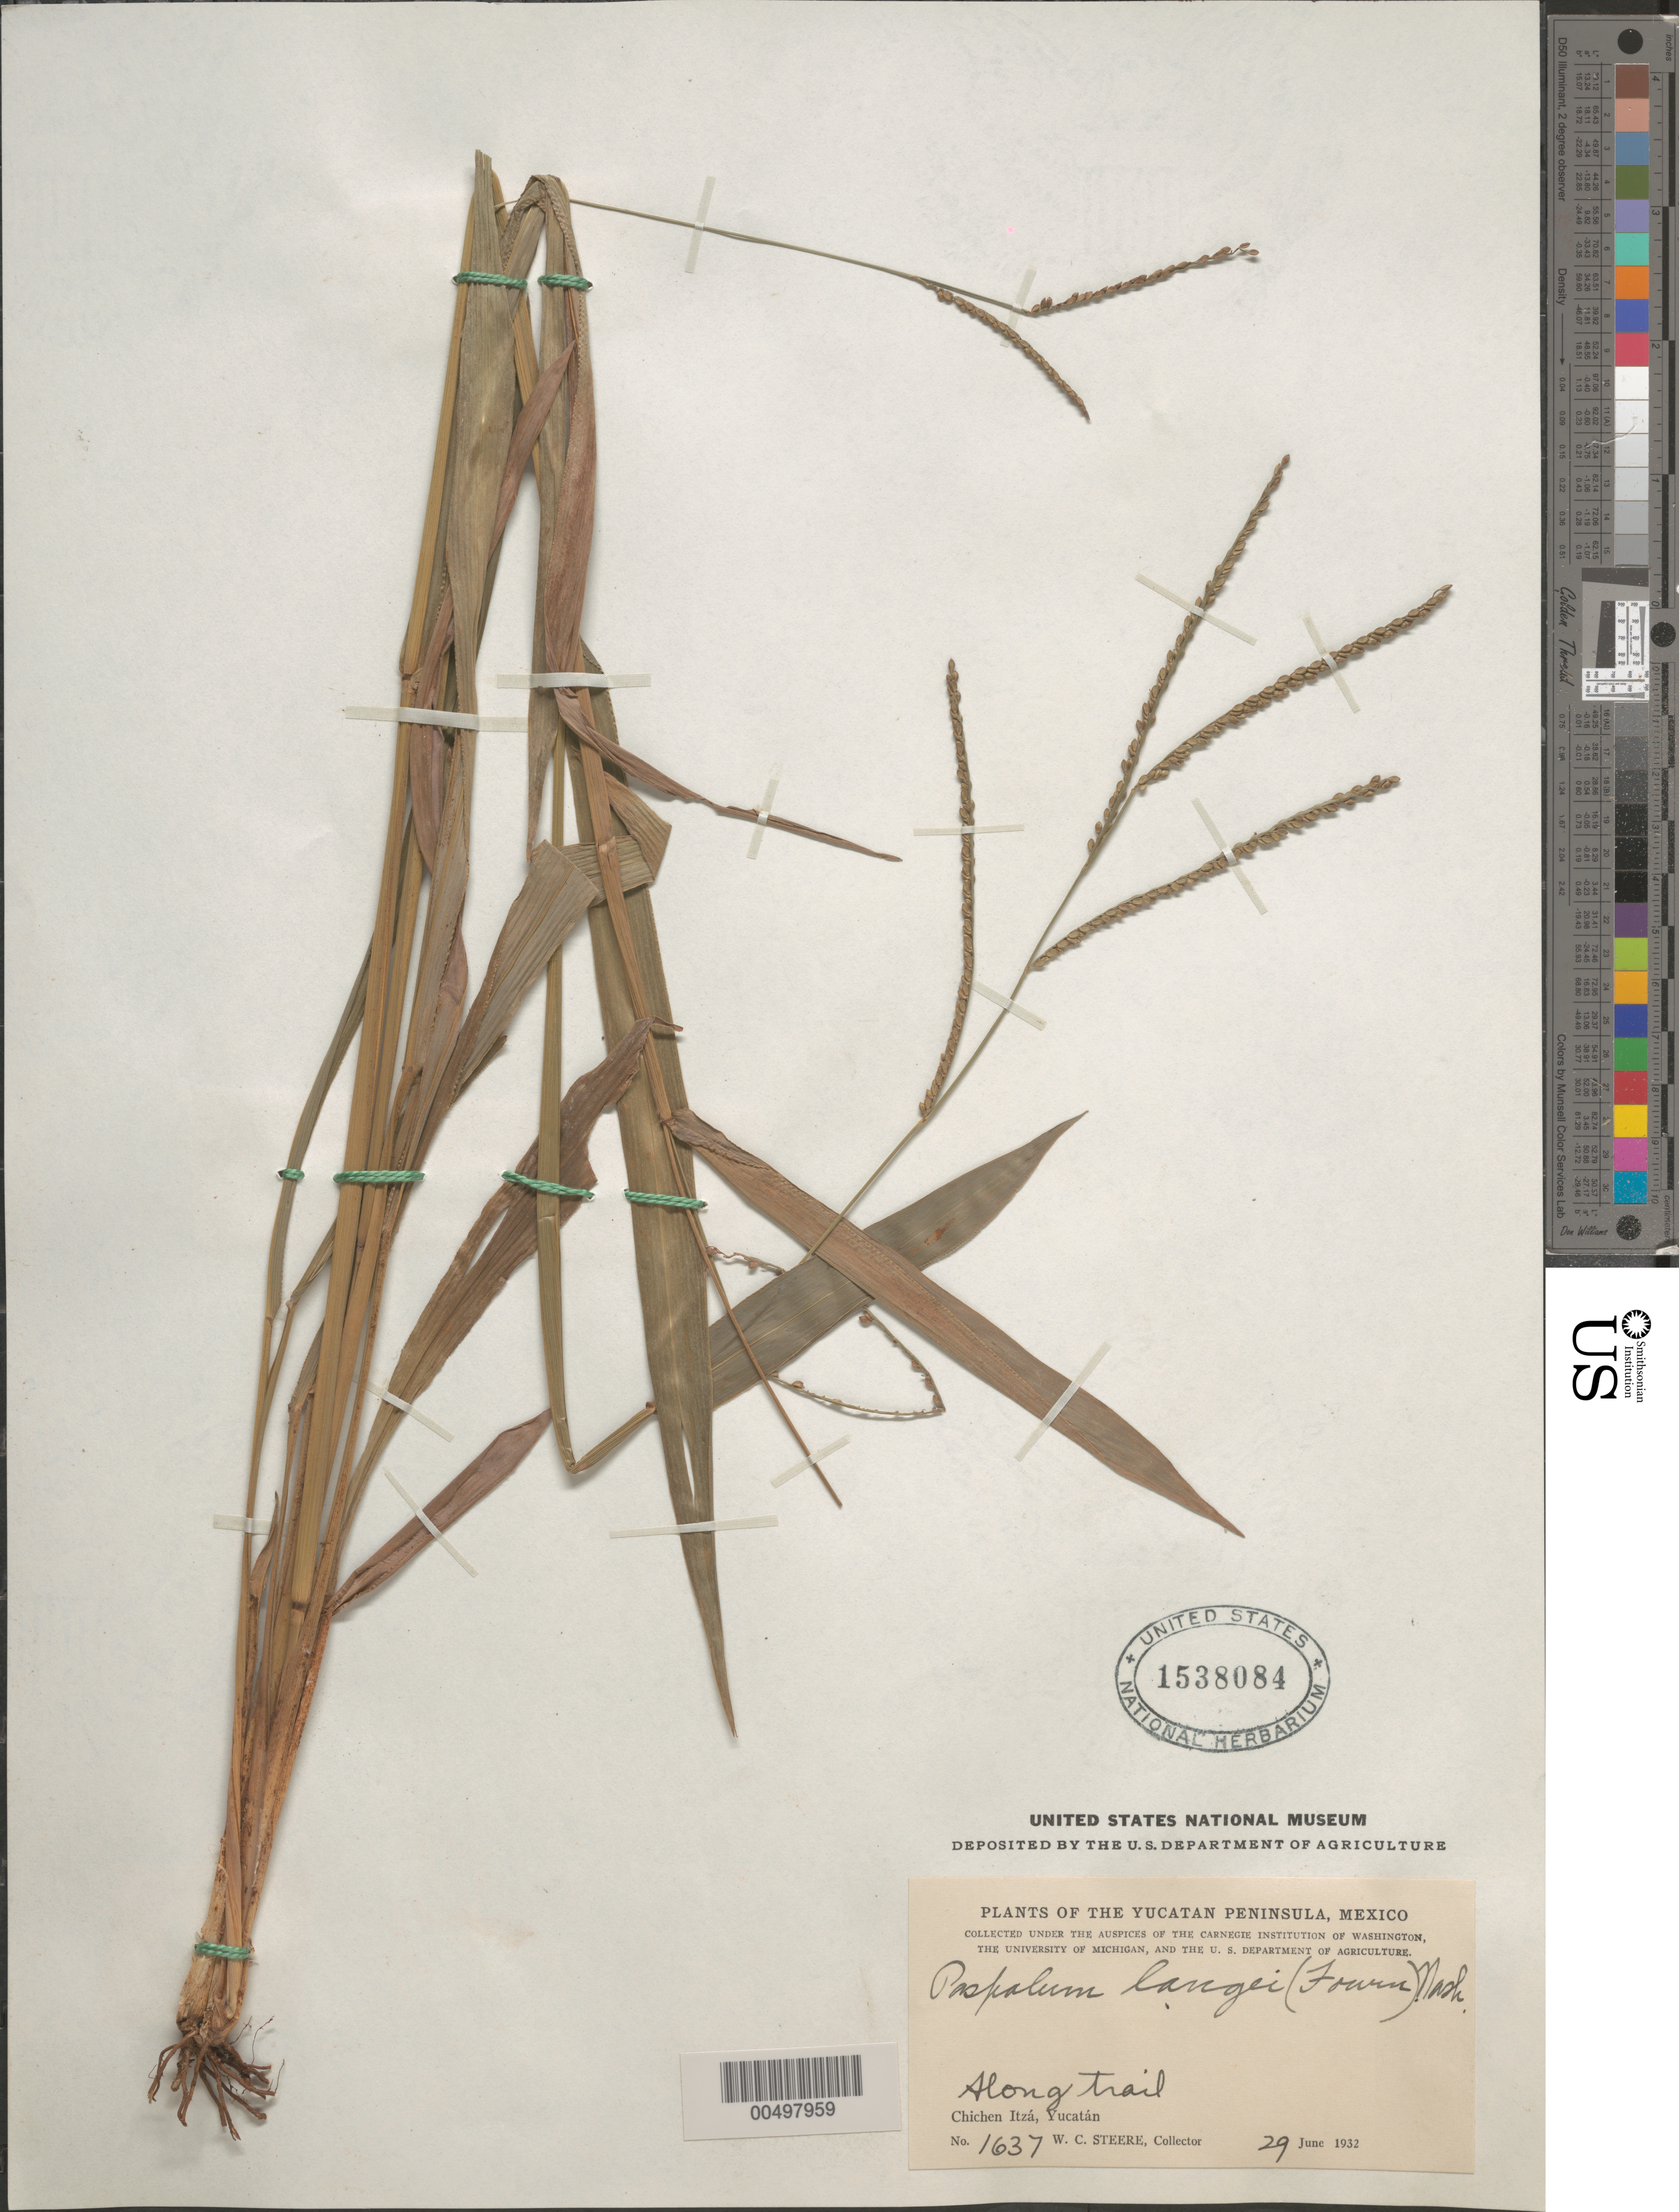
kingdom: Plantae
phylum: Tracheophyta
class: Liliopsida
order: Poales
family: Poaceae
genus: Paspalum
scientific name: Paspalum langei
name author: (E. Fourn.) Nash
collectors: W. C. Steere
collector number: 1637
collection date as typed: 29 Jun 1932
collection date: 1932-06-29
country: Mexico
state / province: Yucatan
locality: Yucatan Peninsula, Chichen Itz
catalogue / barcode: US 1538084